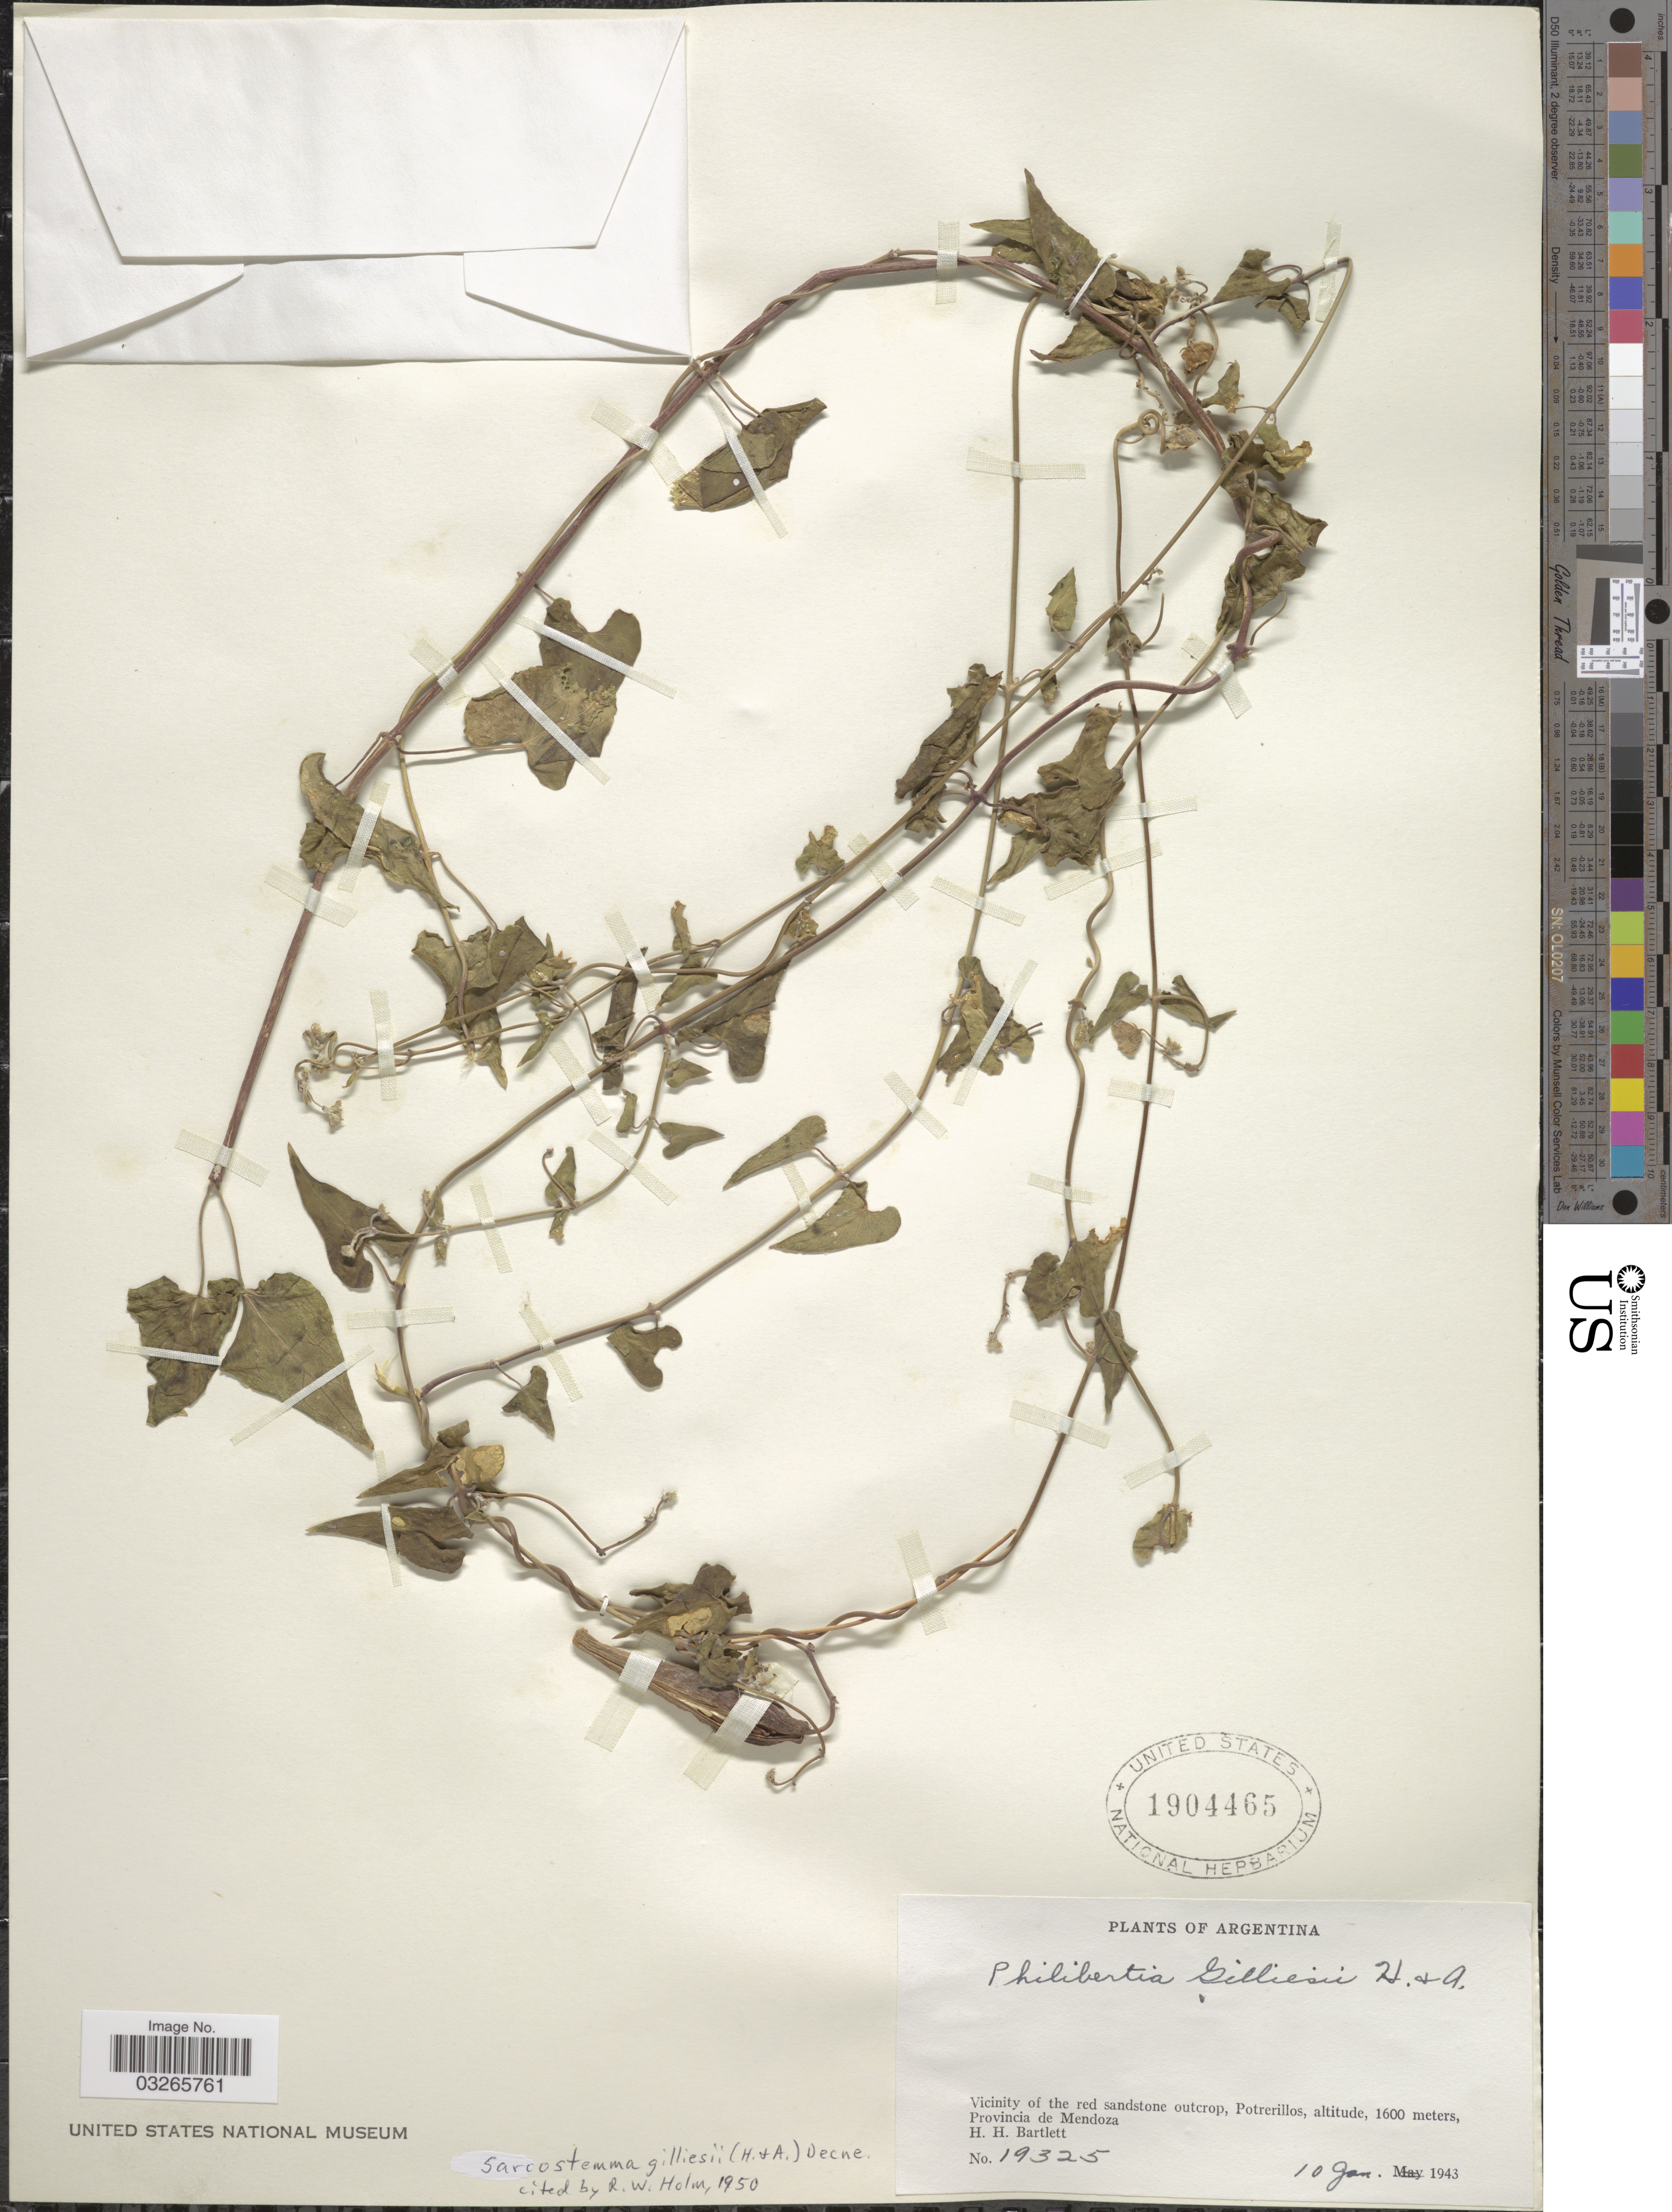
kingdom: Plantae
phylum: Tracheophyta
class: Magnoliopsida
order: Gentianales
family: Apocynaceae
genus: Sarcostemma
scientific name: Sarcostemma gilliesii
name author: (Hook. & Arn.) Decne.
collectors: H. H. Bartlett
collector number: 19325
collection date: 1943-01-10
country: Argentina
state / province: Mendoza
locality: Vicinity of the red sandstone outcrop, Potrerillos.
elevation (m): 1600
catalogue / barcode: US 1904465